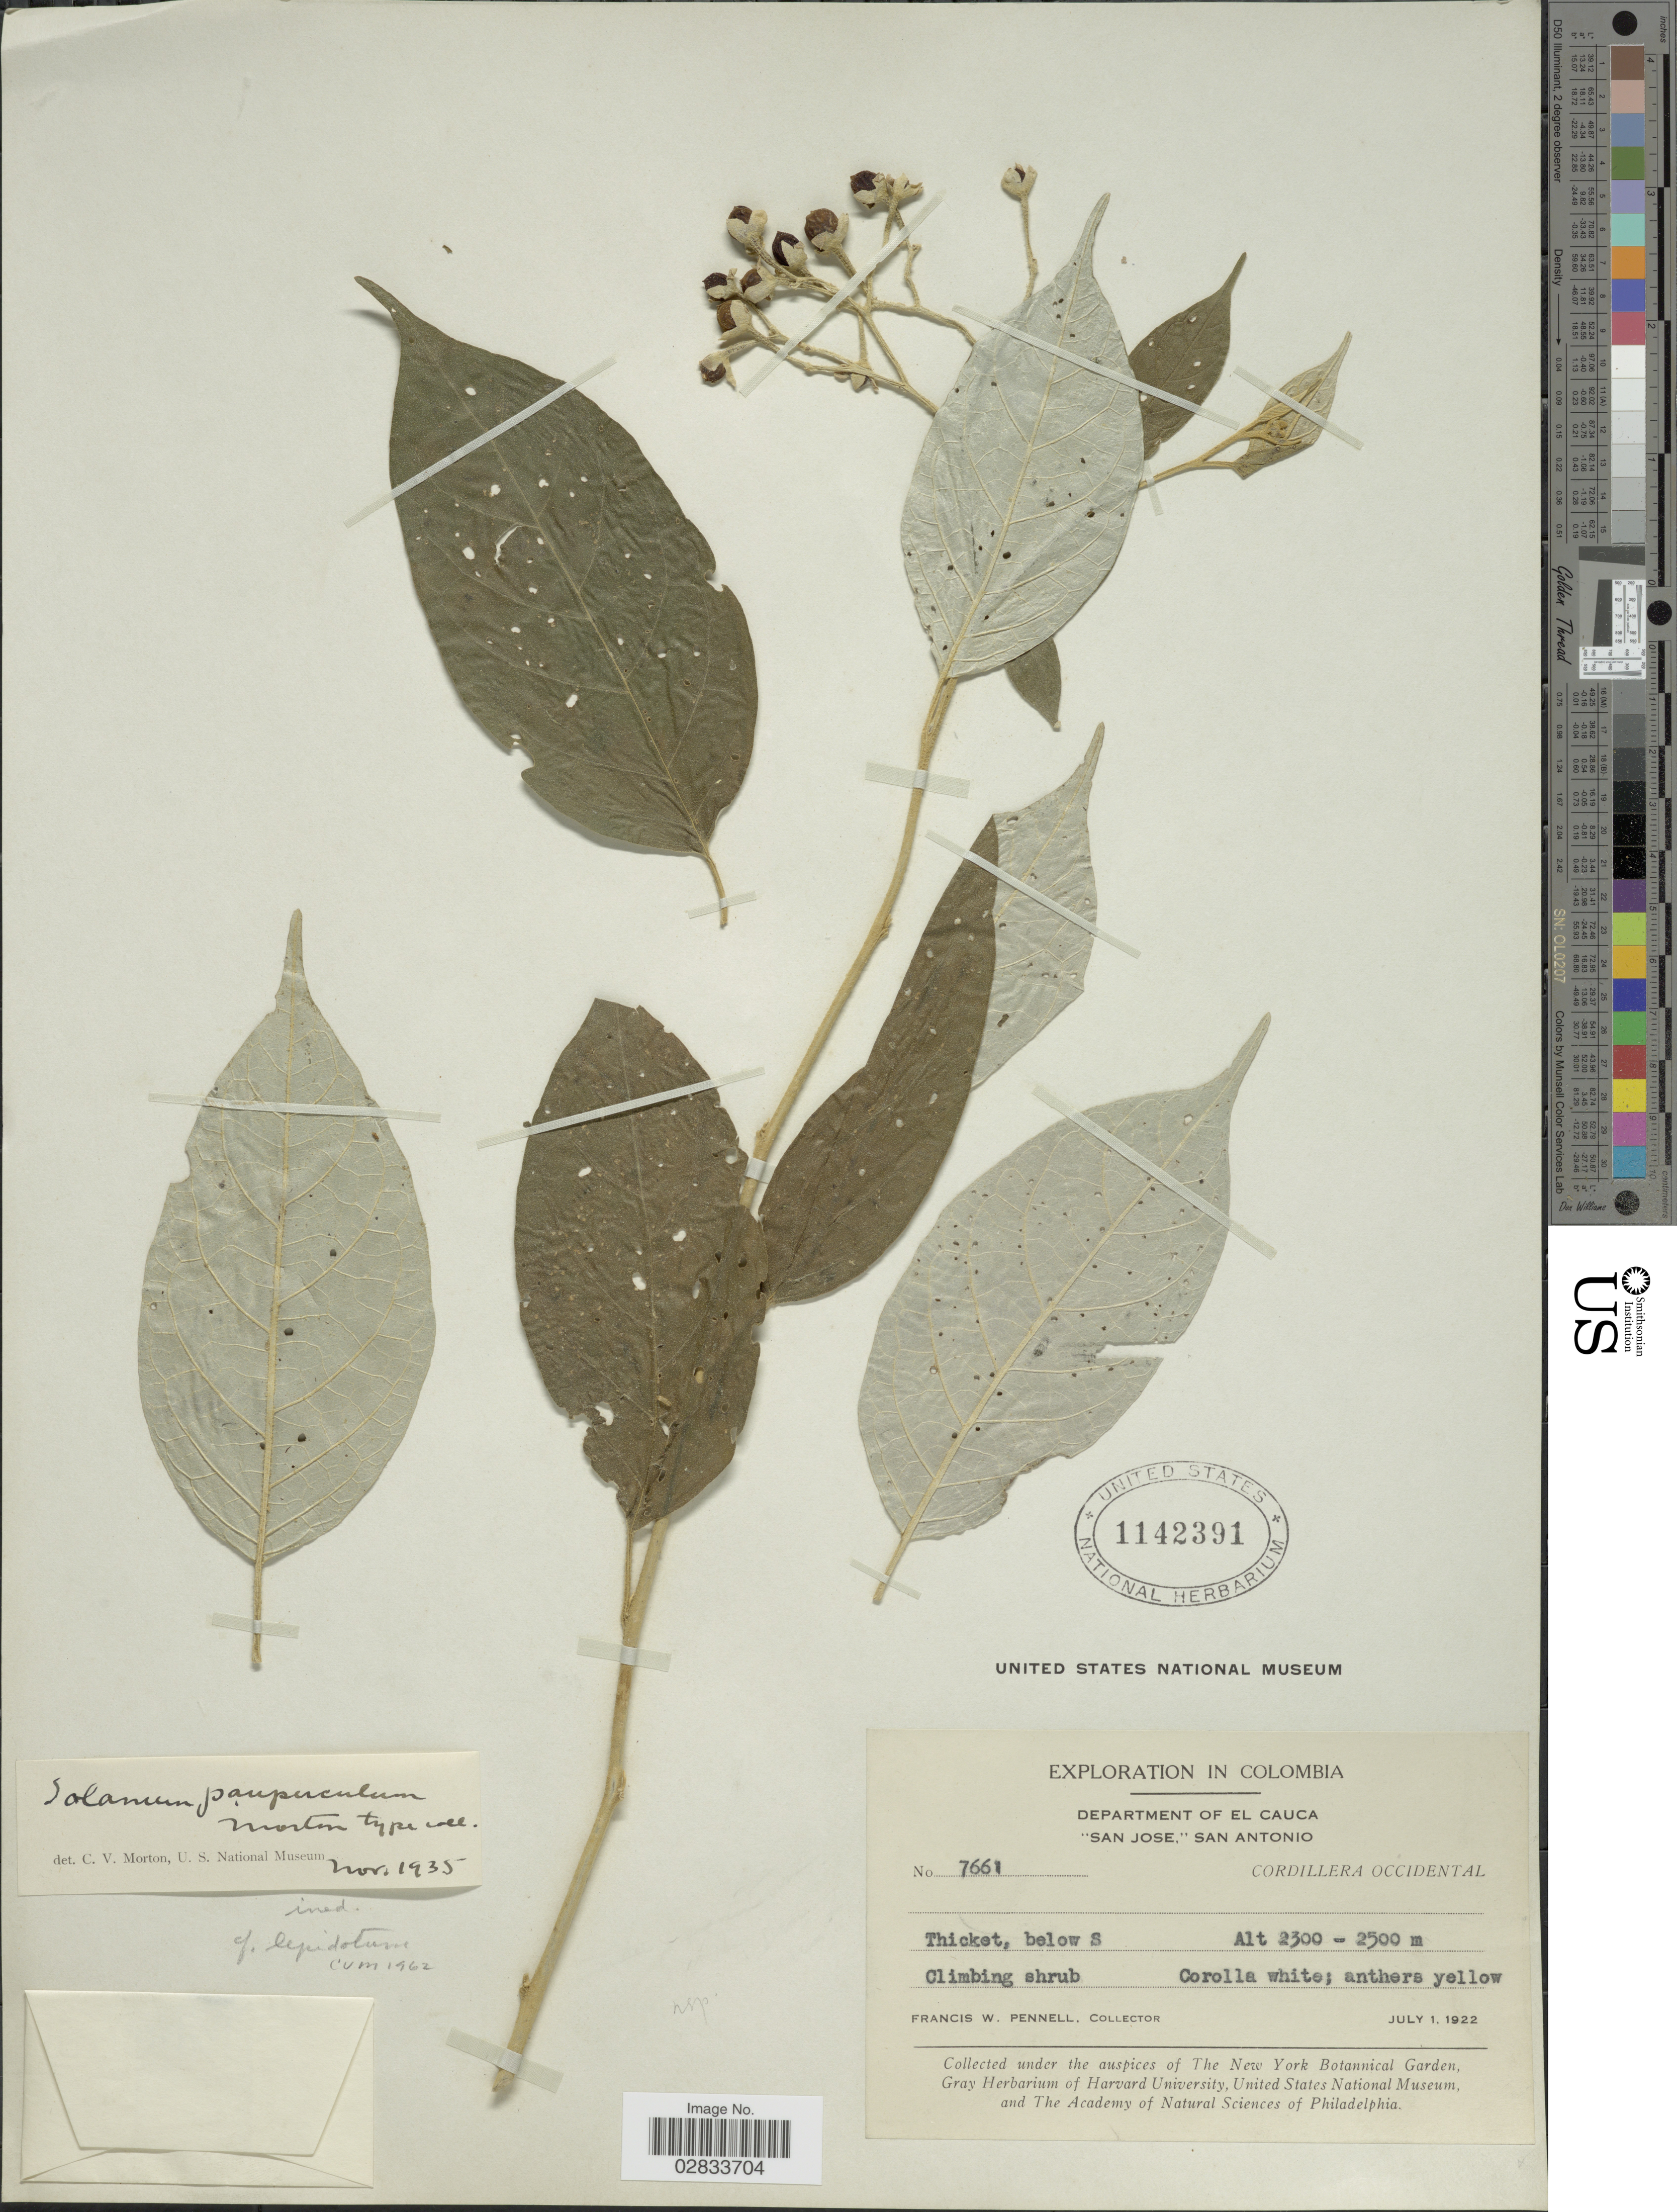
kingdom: Plantae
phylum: Tracheophyta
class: Magnoliopsida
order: Solanales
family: Solanaceae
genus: Solanum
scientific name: Solanum lepidotum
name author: Humb. & Bonpl. ex Dunal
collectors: E. P. Killip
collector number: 7661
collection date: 1922-07-01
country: Colombia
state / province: Cauca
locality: Department of El Cauca, "San Jose", San Antonio, Cordillera Occidental.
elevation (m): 2300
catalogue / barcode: US 1142391